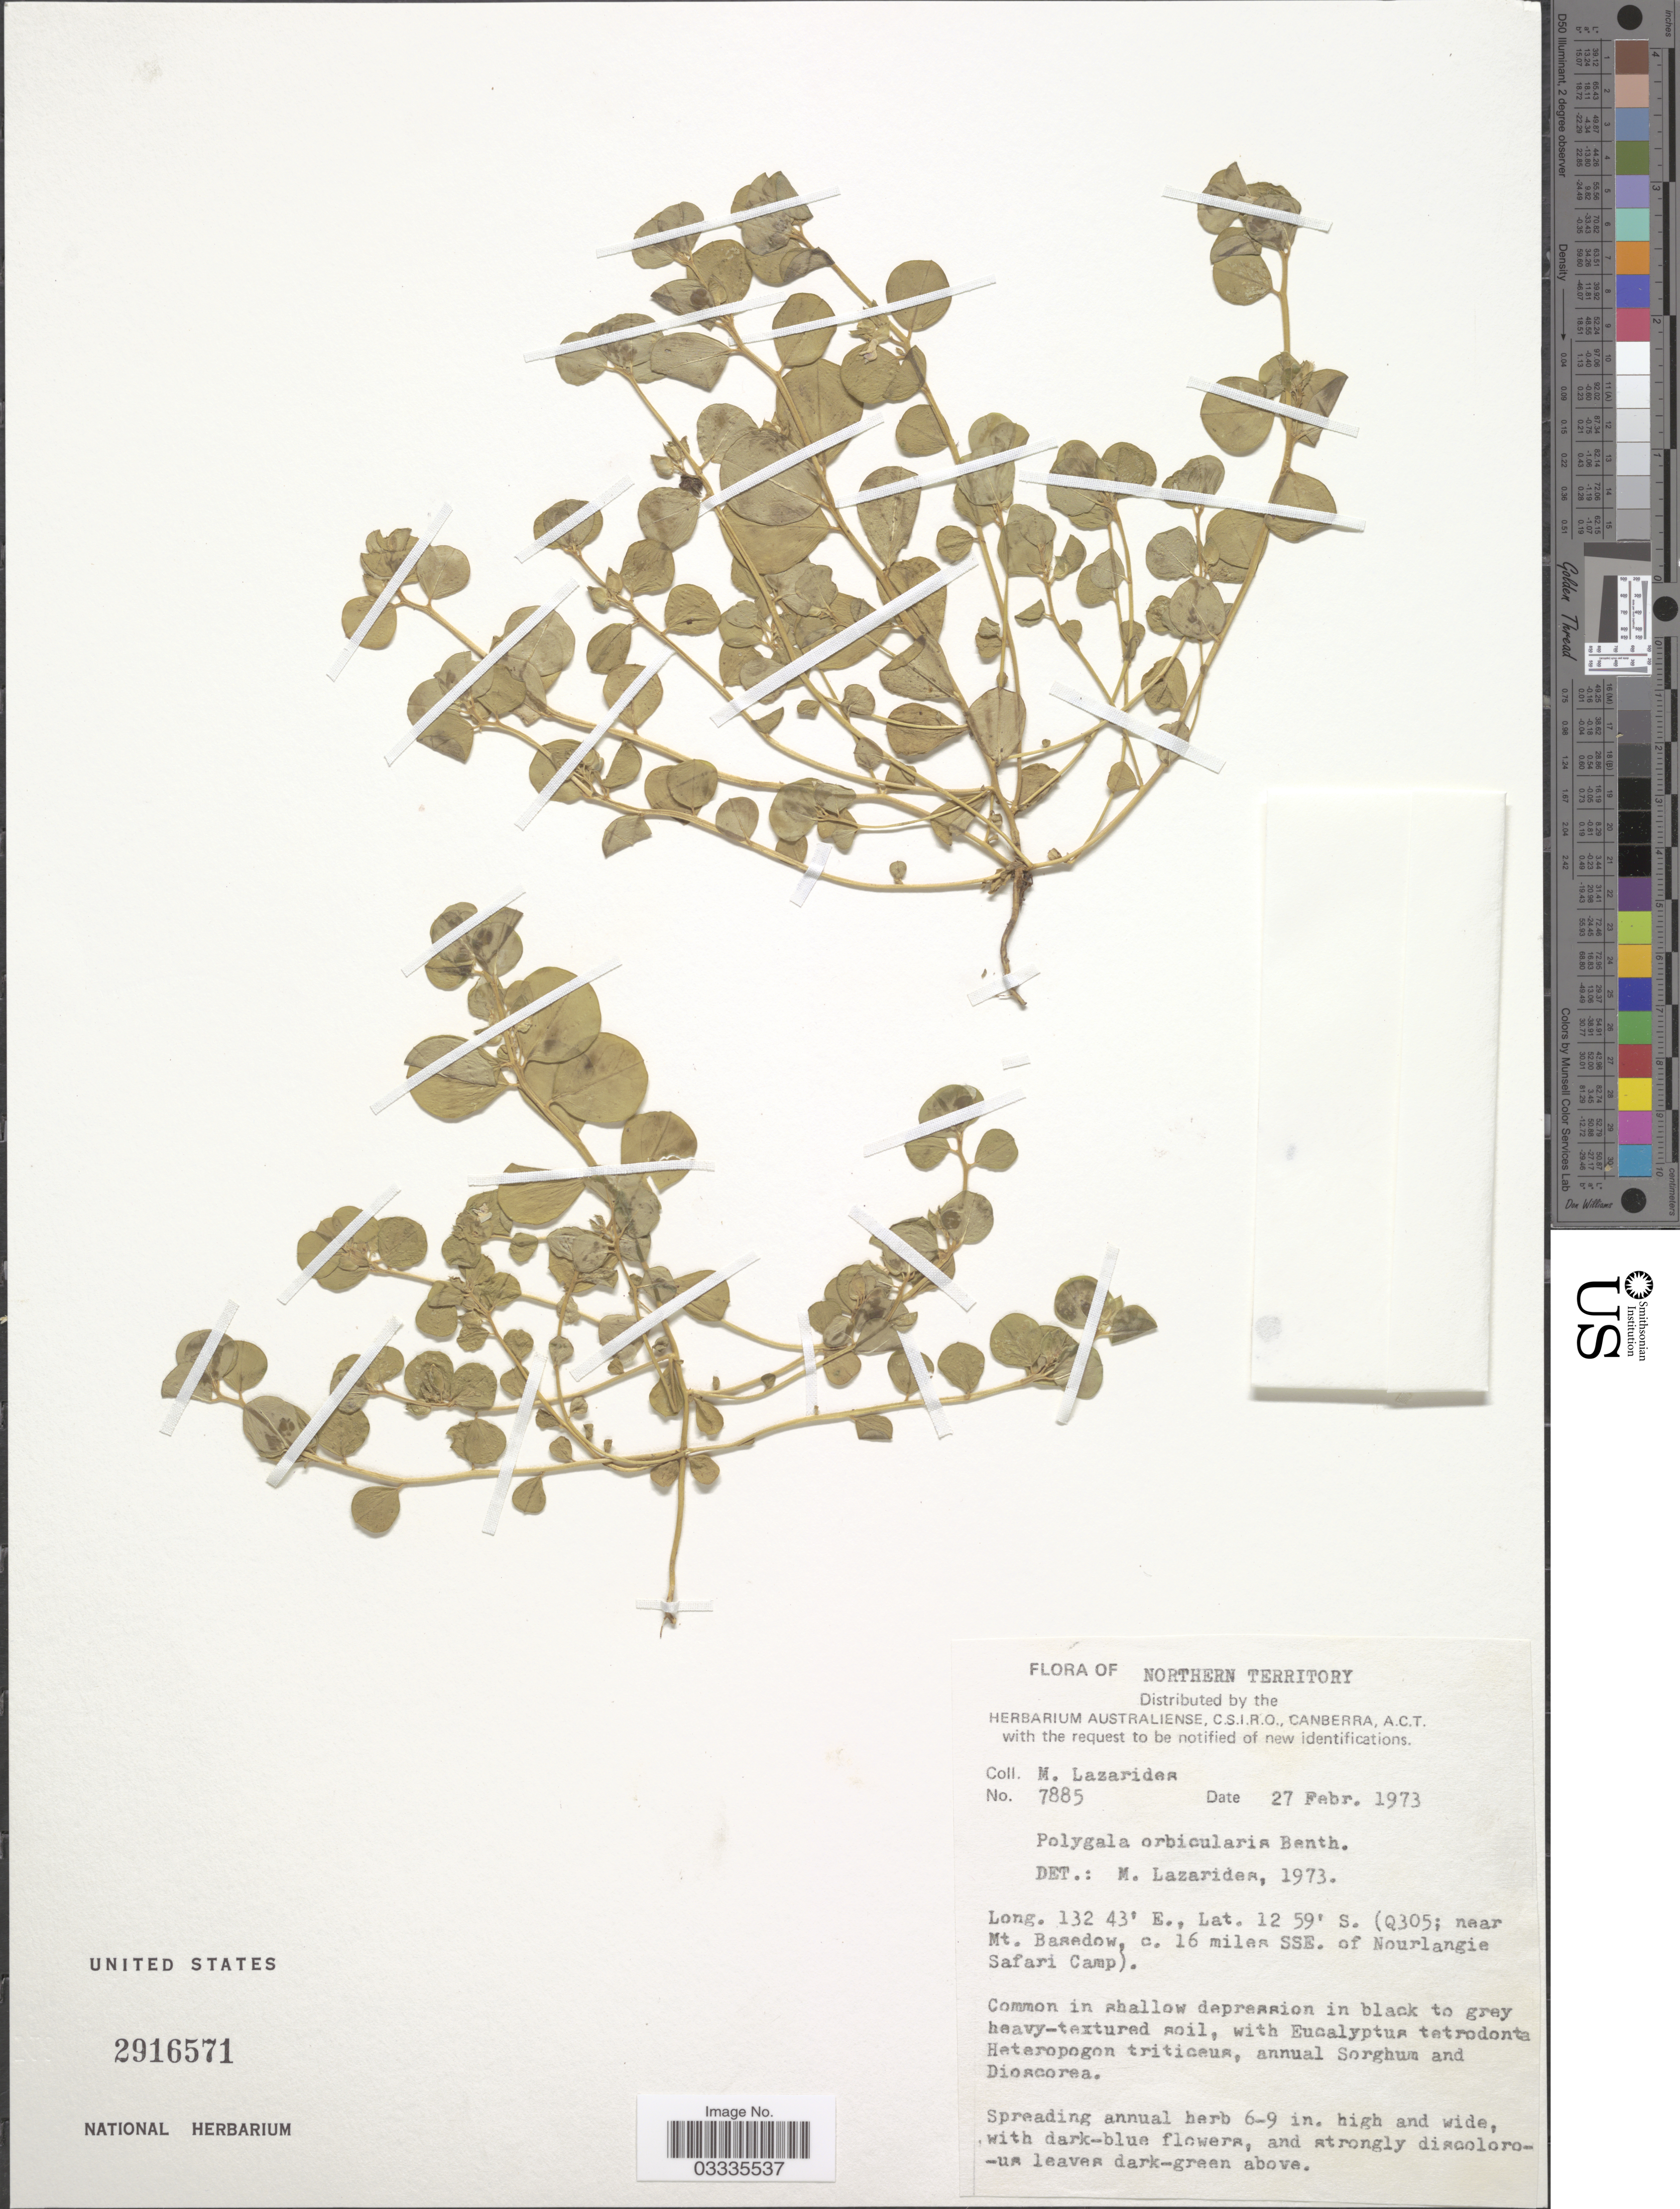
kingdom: Plantae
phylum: Tracheophyta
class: Magnoliopsida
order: Fabales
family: Polygalaceae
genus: Polygala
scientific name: Polygala orbicularis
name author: Benth.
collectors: M. Lazarides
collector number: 7885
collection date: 1973-02-27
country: Australia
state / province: Northern Territory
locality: (Q305; near Mt. Basedow, c. 16 miles SSE. of Nourlangie Safari Camp).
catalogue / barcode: US 2916571